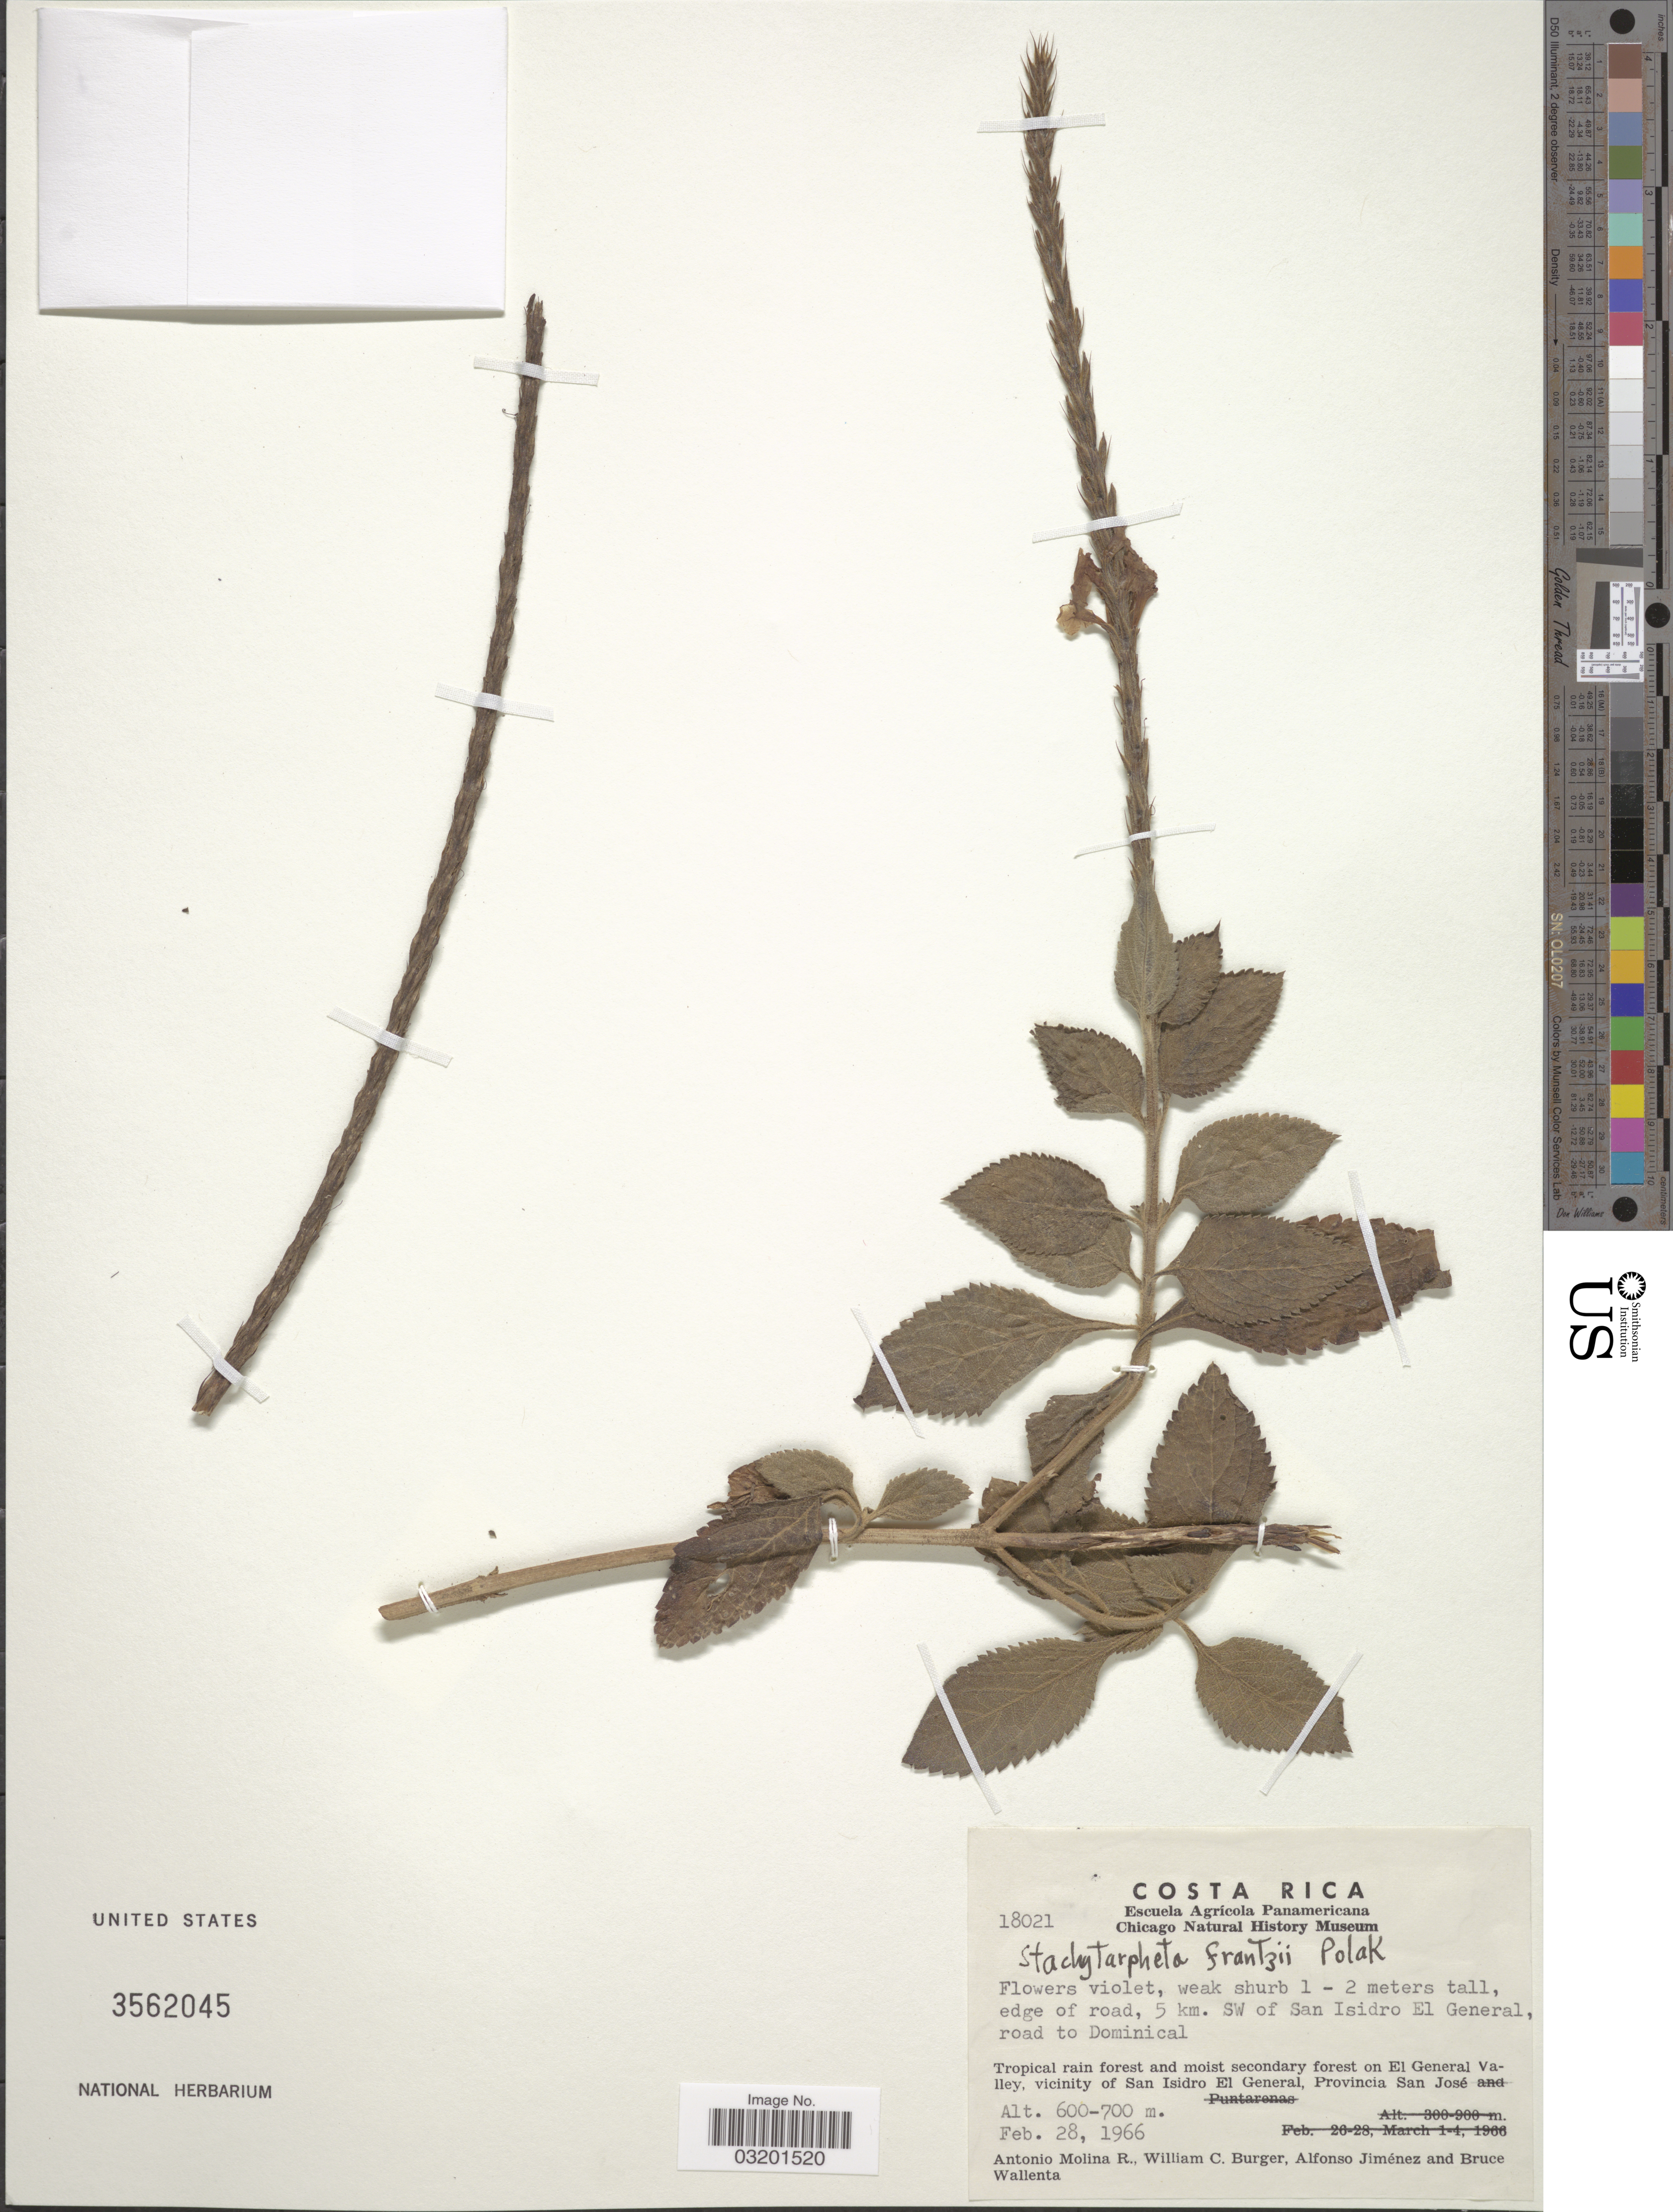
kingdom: Plantae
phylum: Tracheophyta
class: Magnoliopsida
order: Lamiales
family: Verbenaceae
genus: Stachytarpheta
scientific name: Stachytarpheta frantzii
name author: Pol.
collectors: A. Molina R., W. Burger, A. Jiménez & B. Wallenta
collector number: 18021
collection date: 1966-02-28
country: Costa Rica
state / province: San José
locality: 5 km. SW of San Isidro El General, road to Dominical. On El General Valley, vicinity of San Isidro El General.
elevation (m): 600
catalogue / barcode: US 3562045